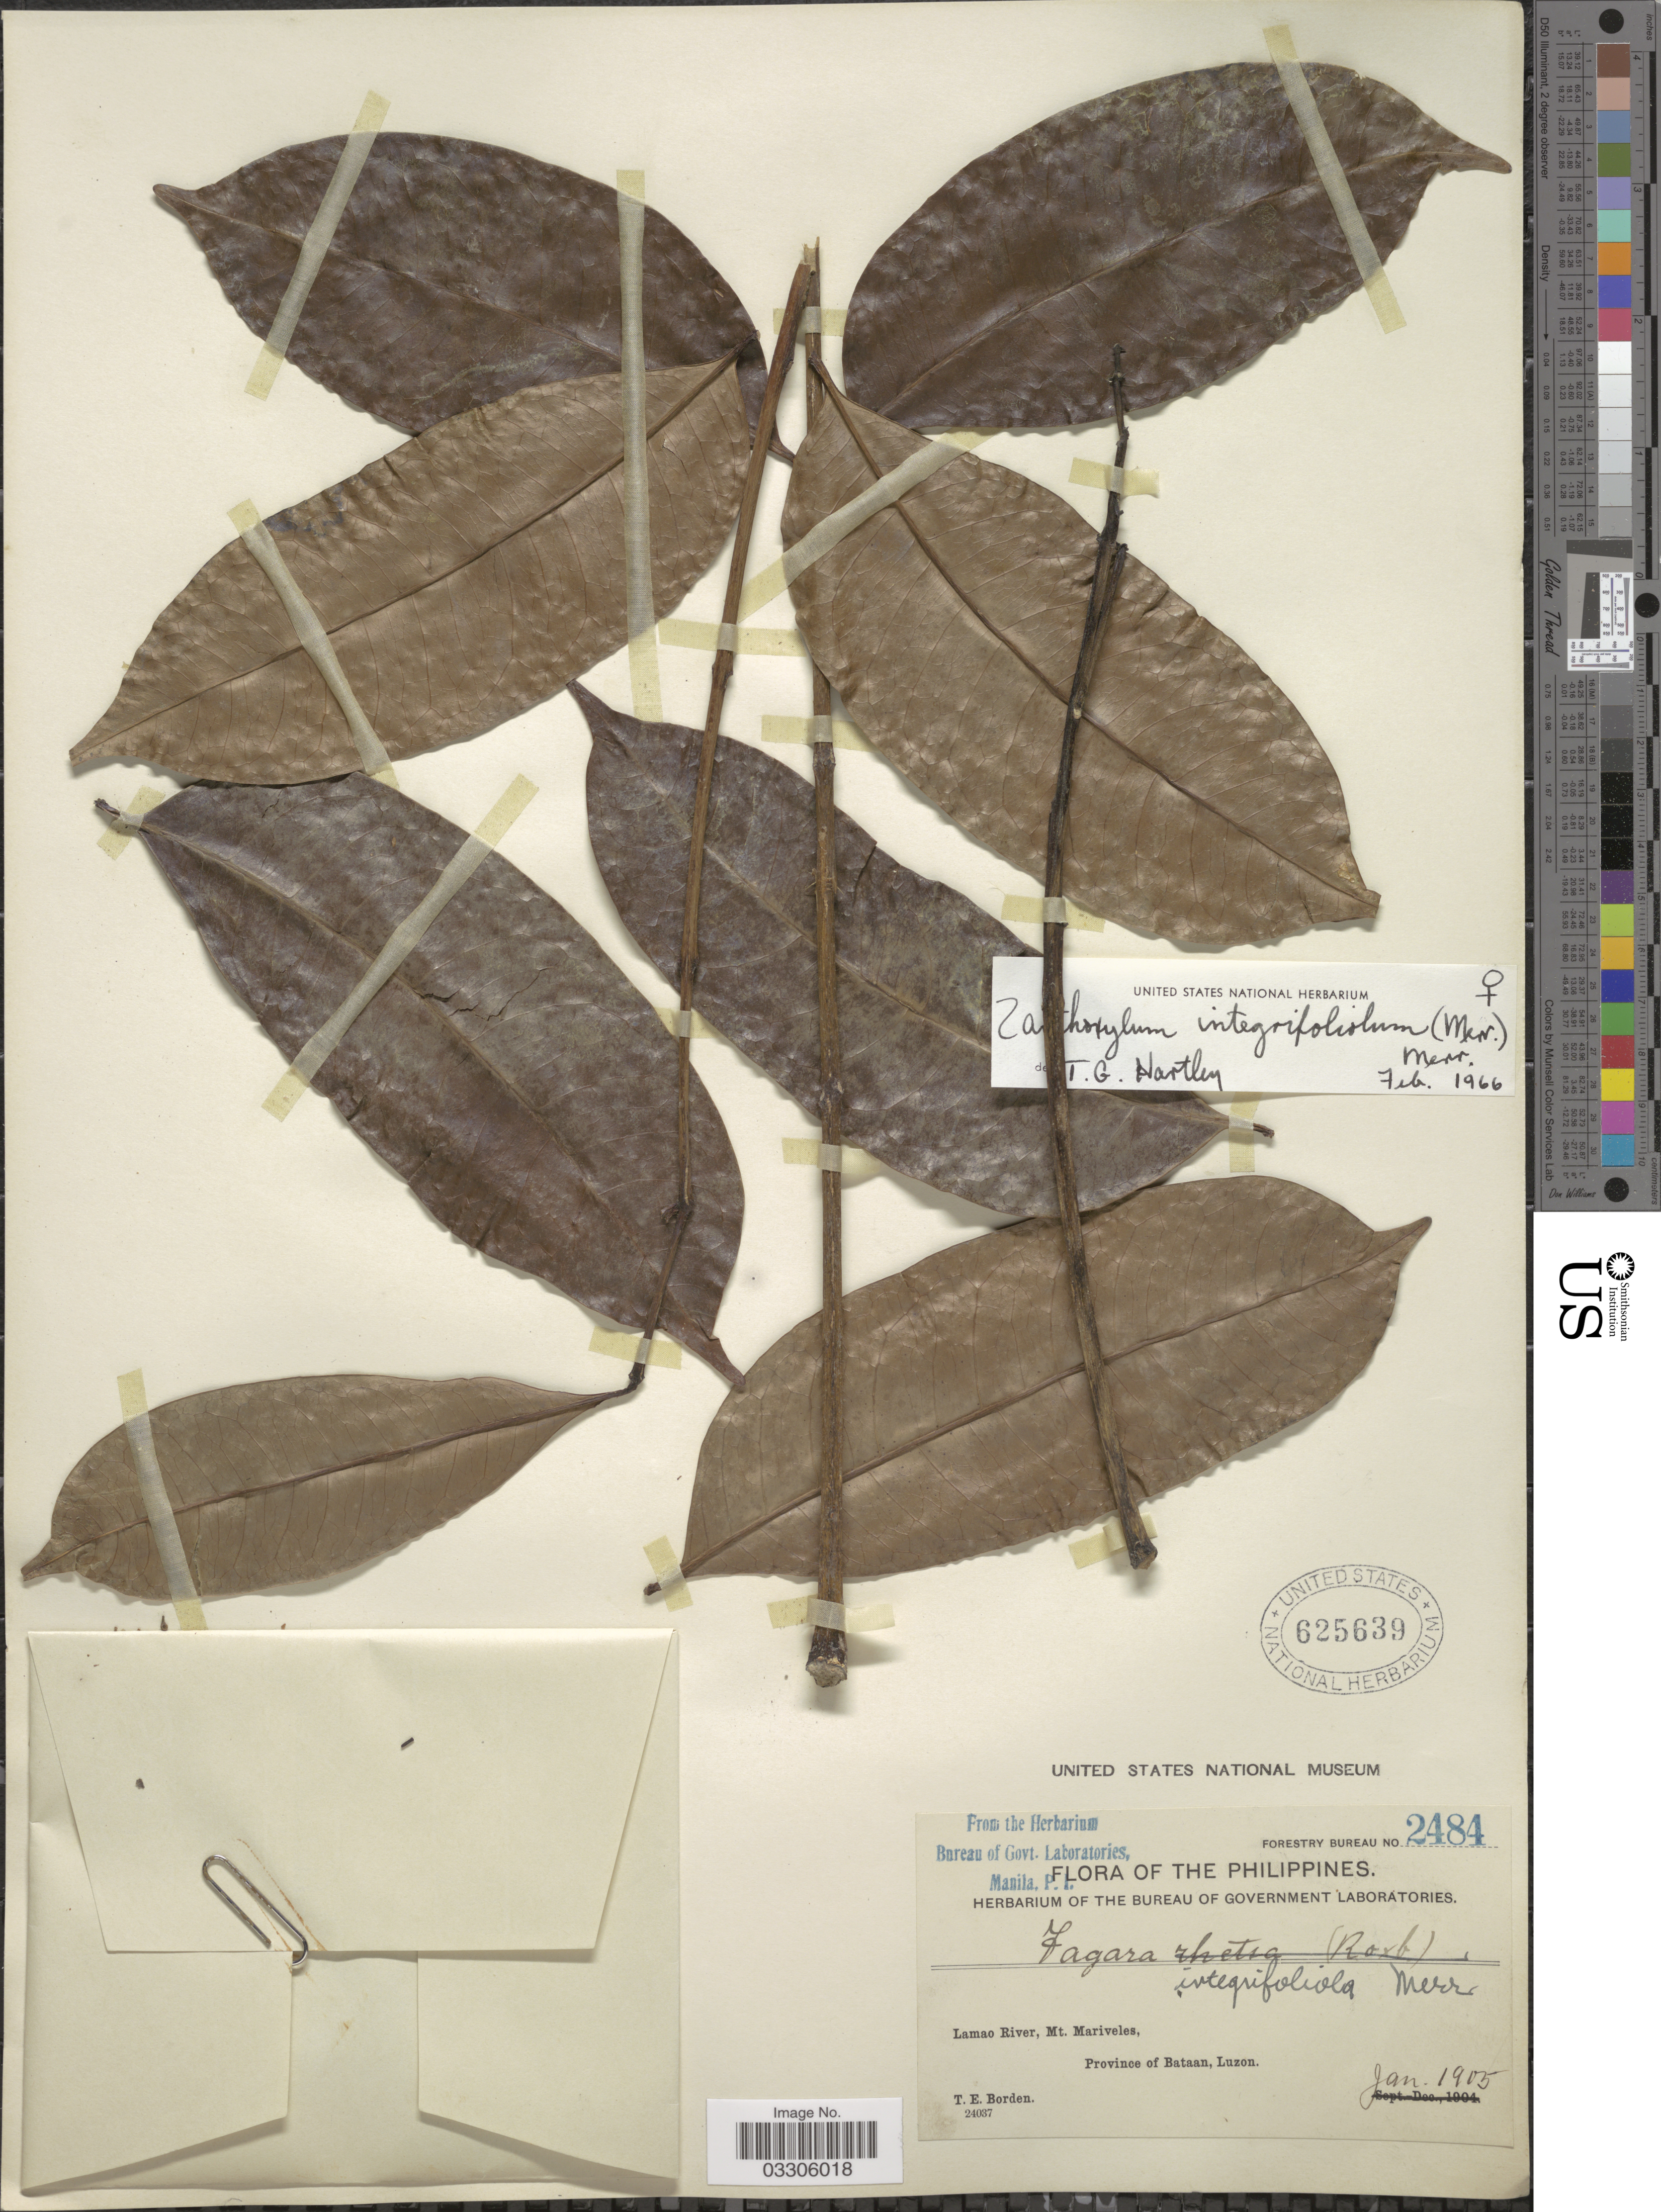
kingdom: Plantae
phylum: Tracheophyta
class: Magnoliopsida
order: Sapindales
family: Rutaceae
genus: Zanthoxylum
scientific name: Zanthoxylum integrifoliolum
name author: (Merr.) Merr.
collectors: T. E. Borden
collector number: Forestry Bureau 2484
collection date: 1905-01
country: Philippines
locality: Lamao River, Mt. Mariveles, Province of Bataan, Luzon.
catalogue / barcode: US 625639